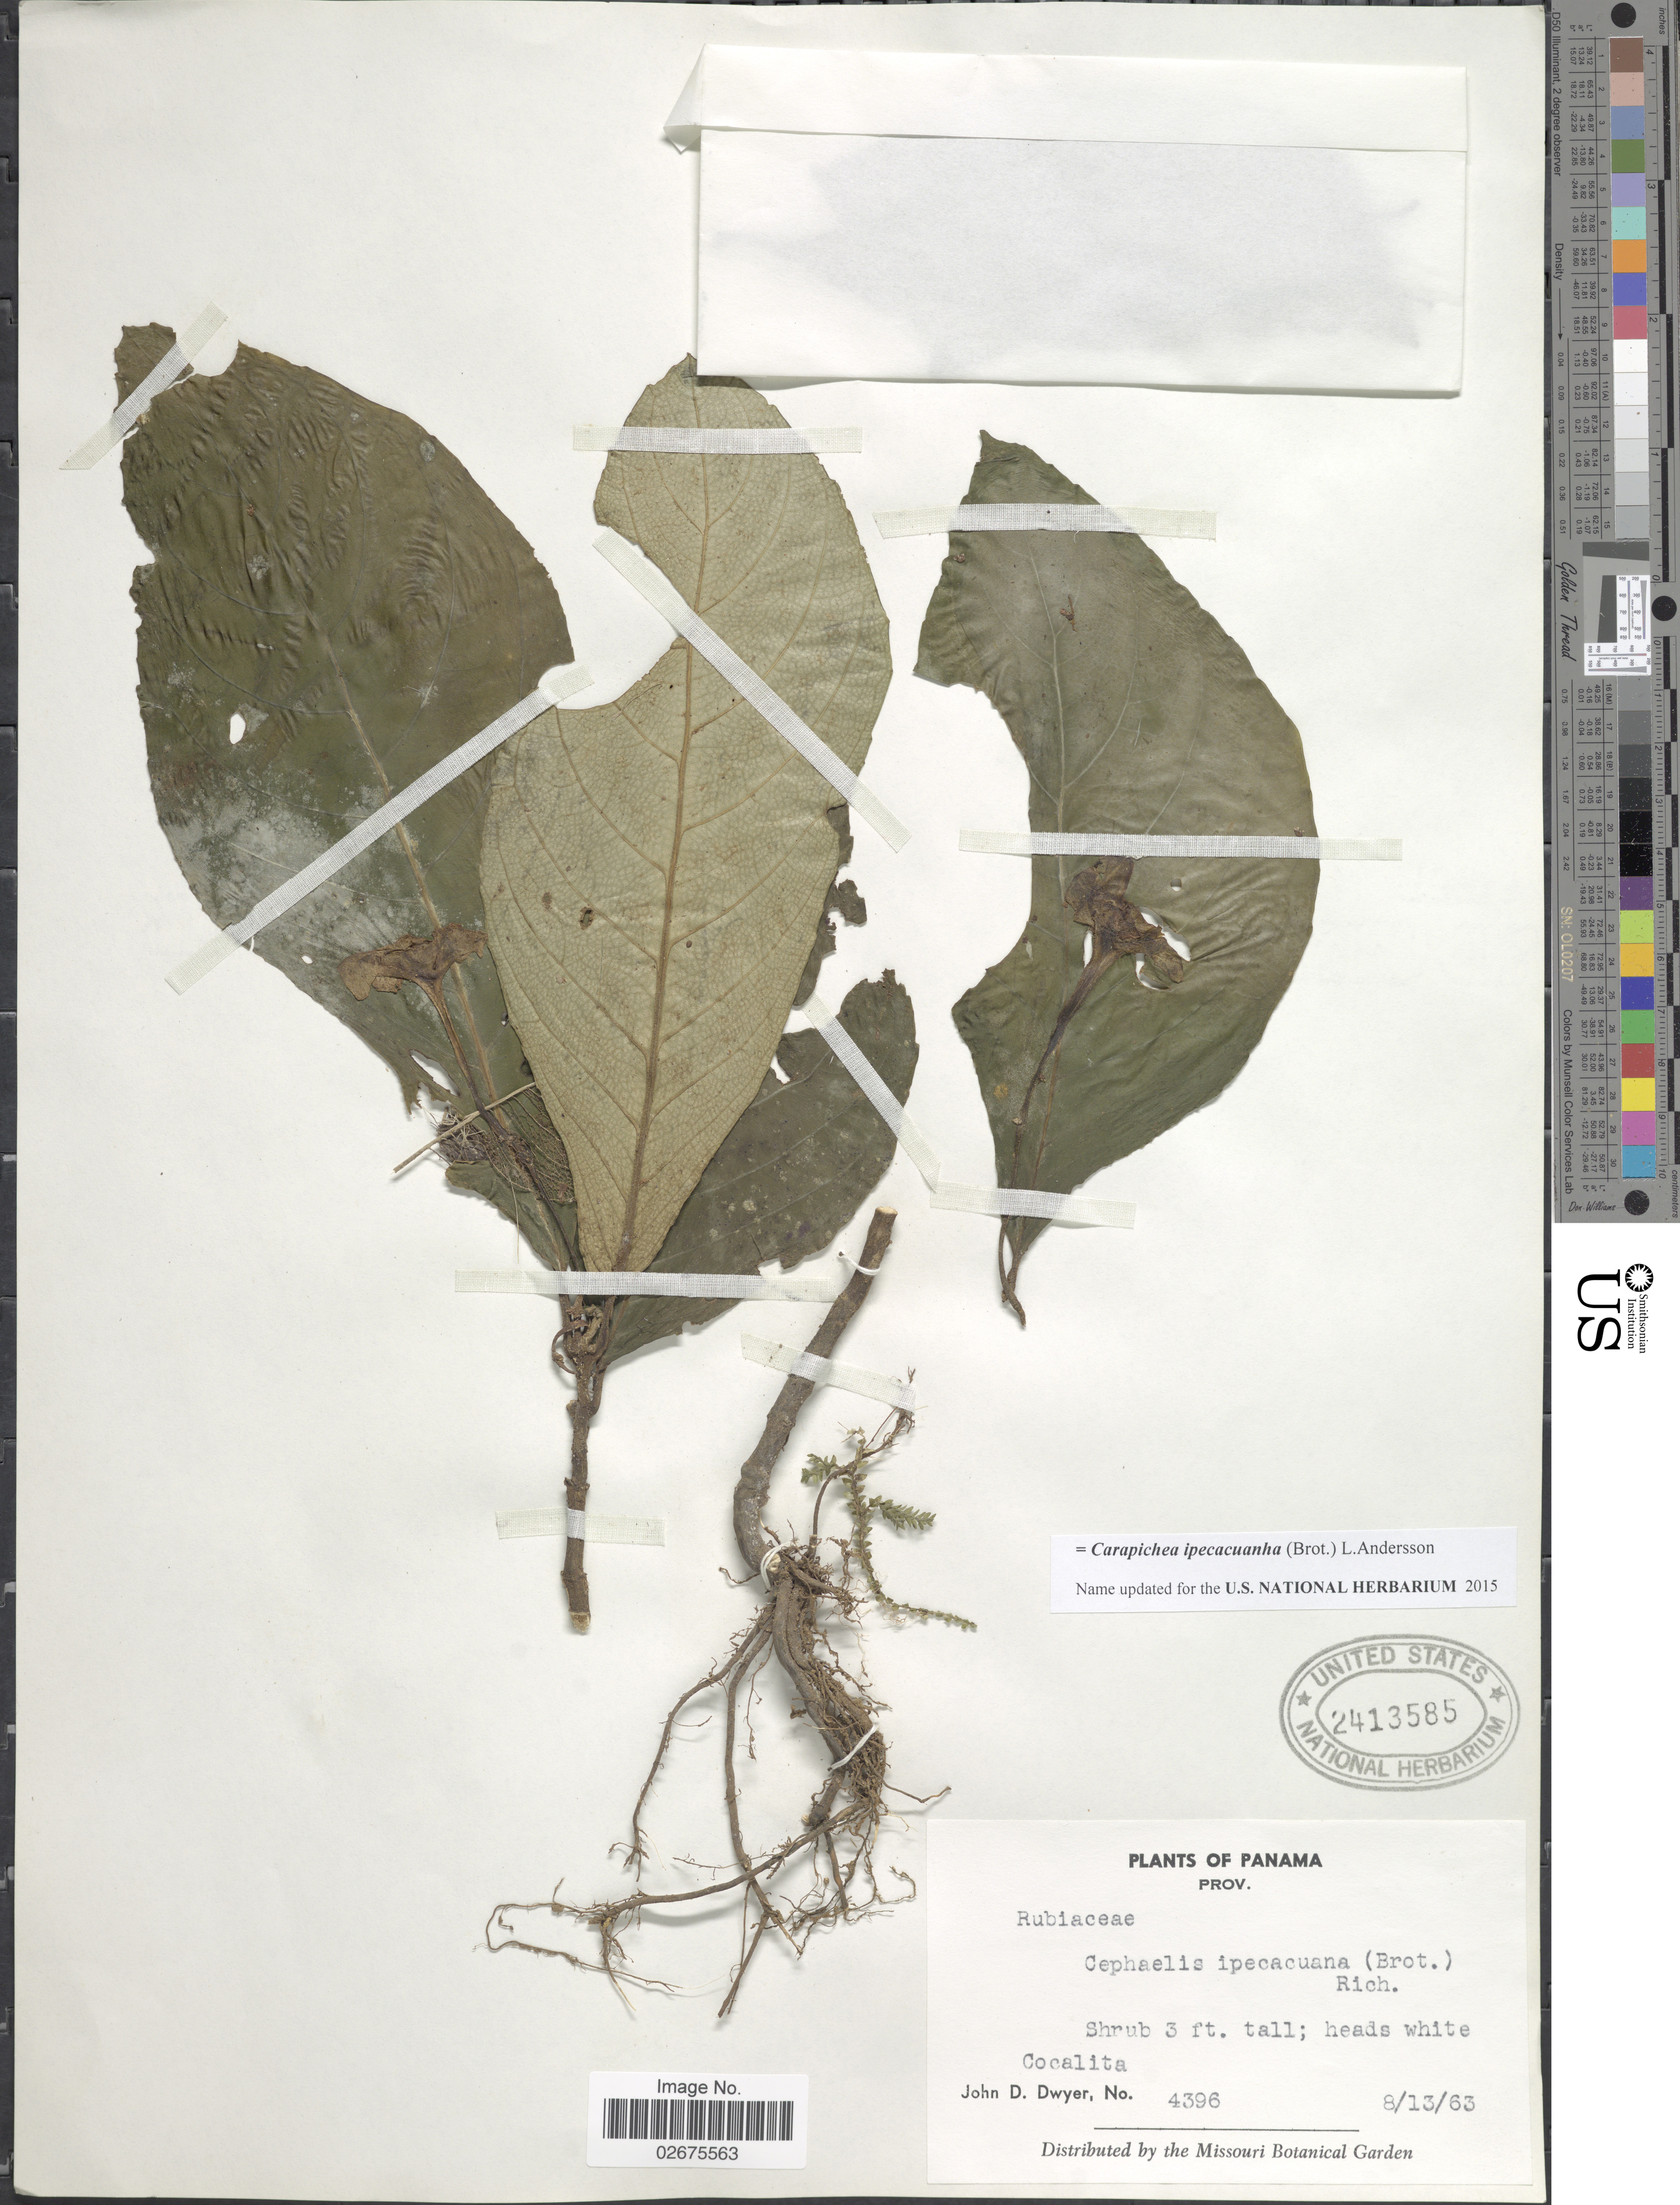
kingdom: Plantae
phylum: Tracheophyta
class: Magnoliopsida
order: Gentianales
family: Rubiaceae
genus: Carapichea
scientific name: Carapichea ipecacuanha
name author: (Brot.) L. Andersson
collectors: J. D. Dwyer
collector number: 4396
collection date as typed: Transcribed d/m/y: 13/8/63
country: Panama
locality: Cocalita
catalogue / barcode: US 2413585